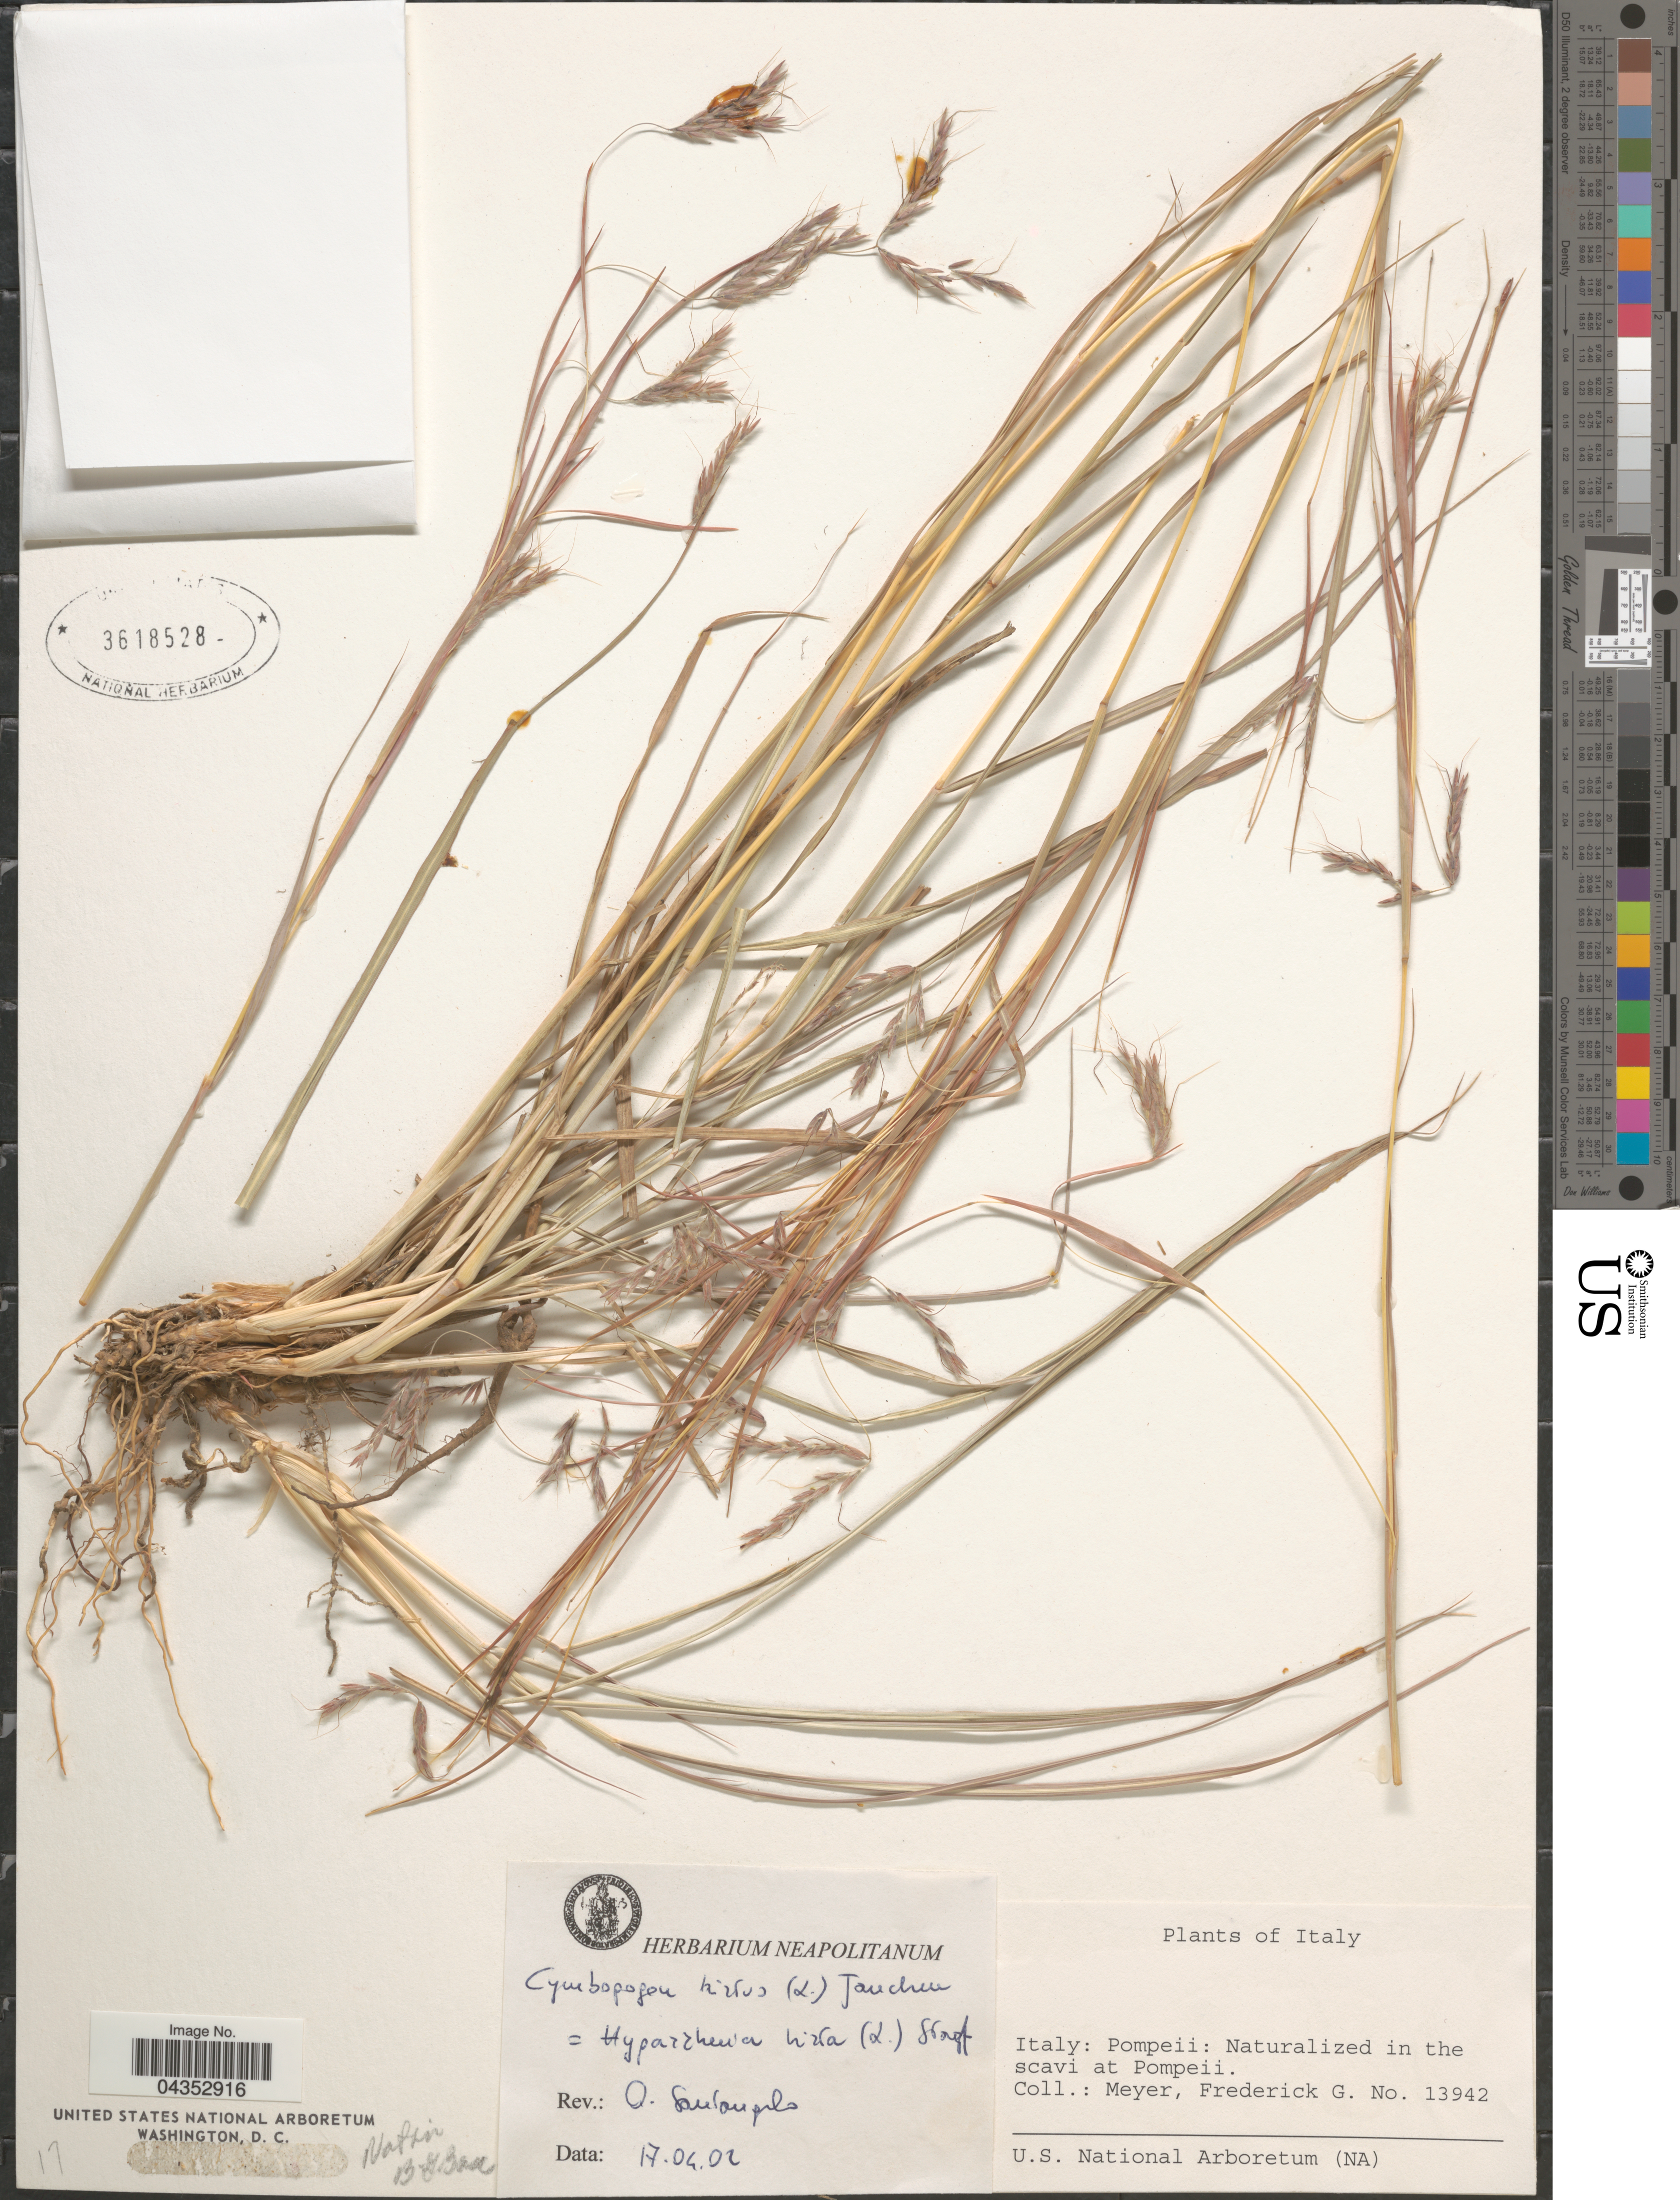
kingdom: Plantae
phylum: Tracheophyta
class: Liliopsida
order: Poales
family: Poaceae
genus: Hyparrhenia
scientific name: Hyparrhenia hirta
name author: (L.) Stapf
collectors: -- Meyer & G. Frederick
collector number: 13942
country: Italy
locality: Pompeii: Naturalized in the scavi at Pompeii.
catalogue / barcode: US 3618528